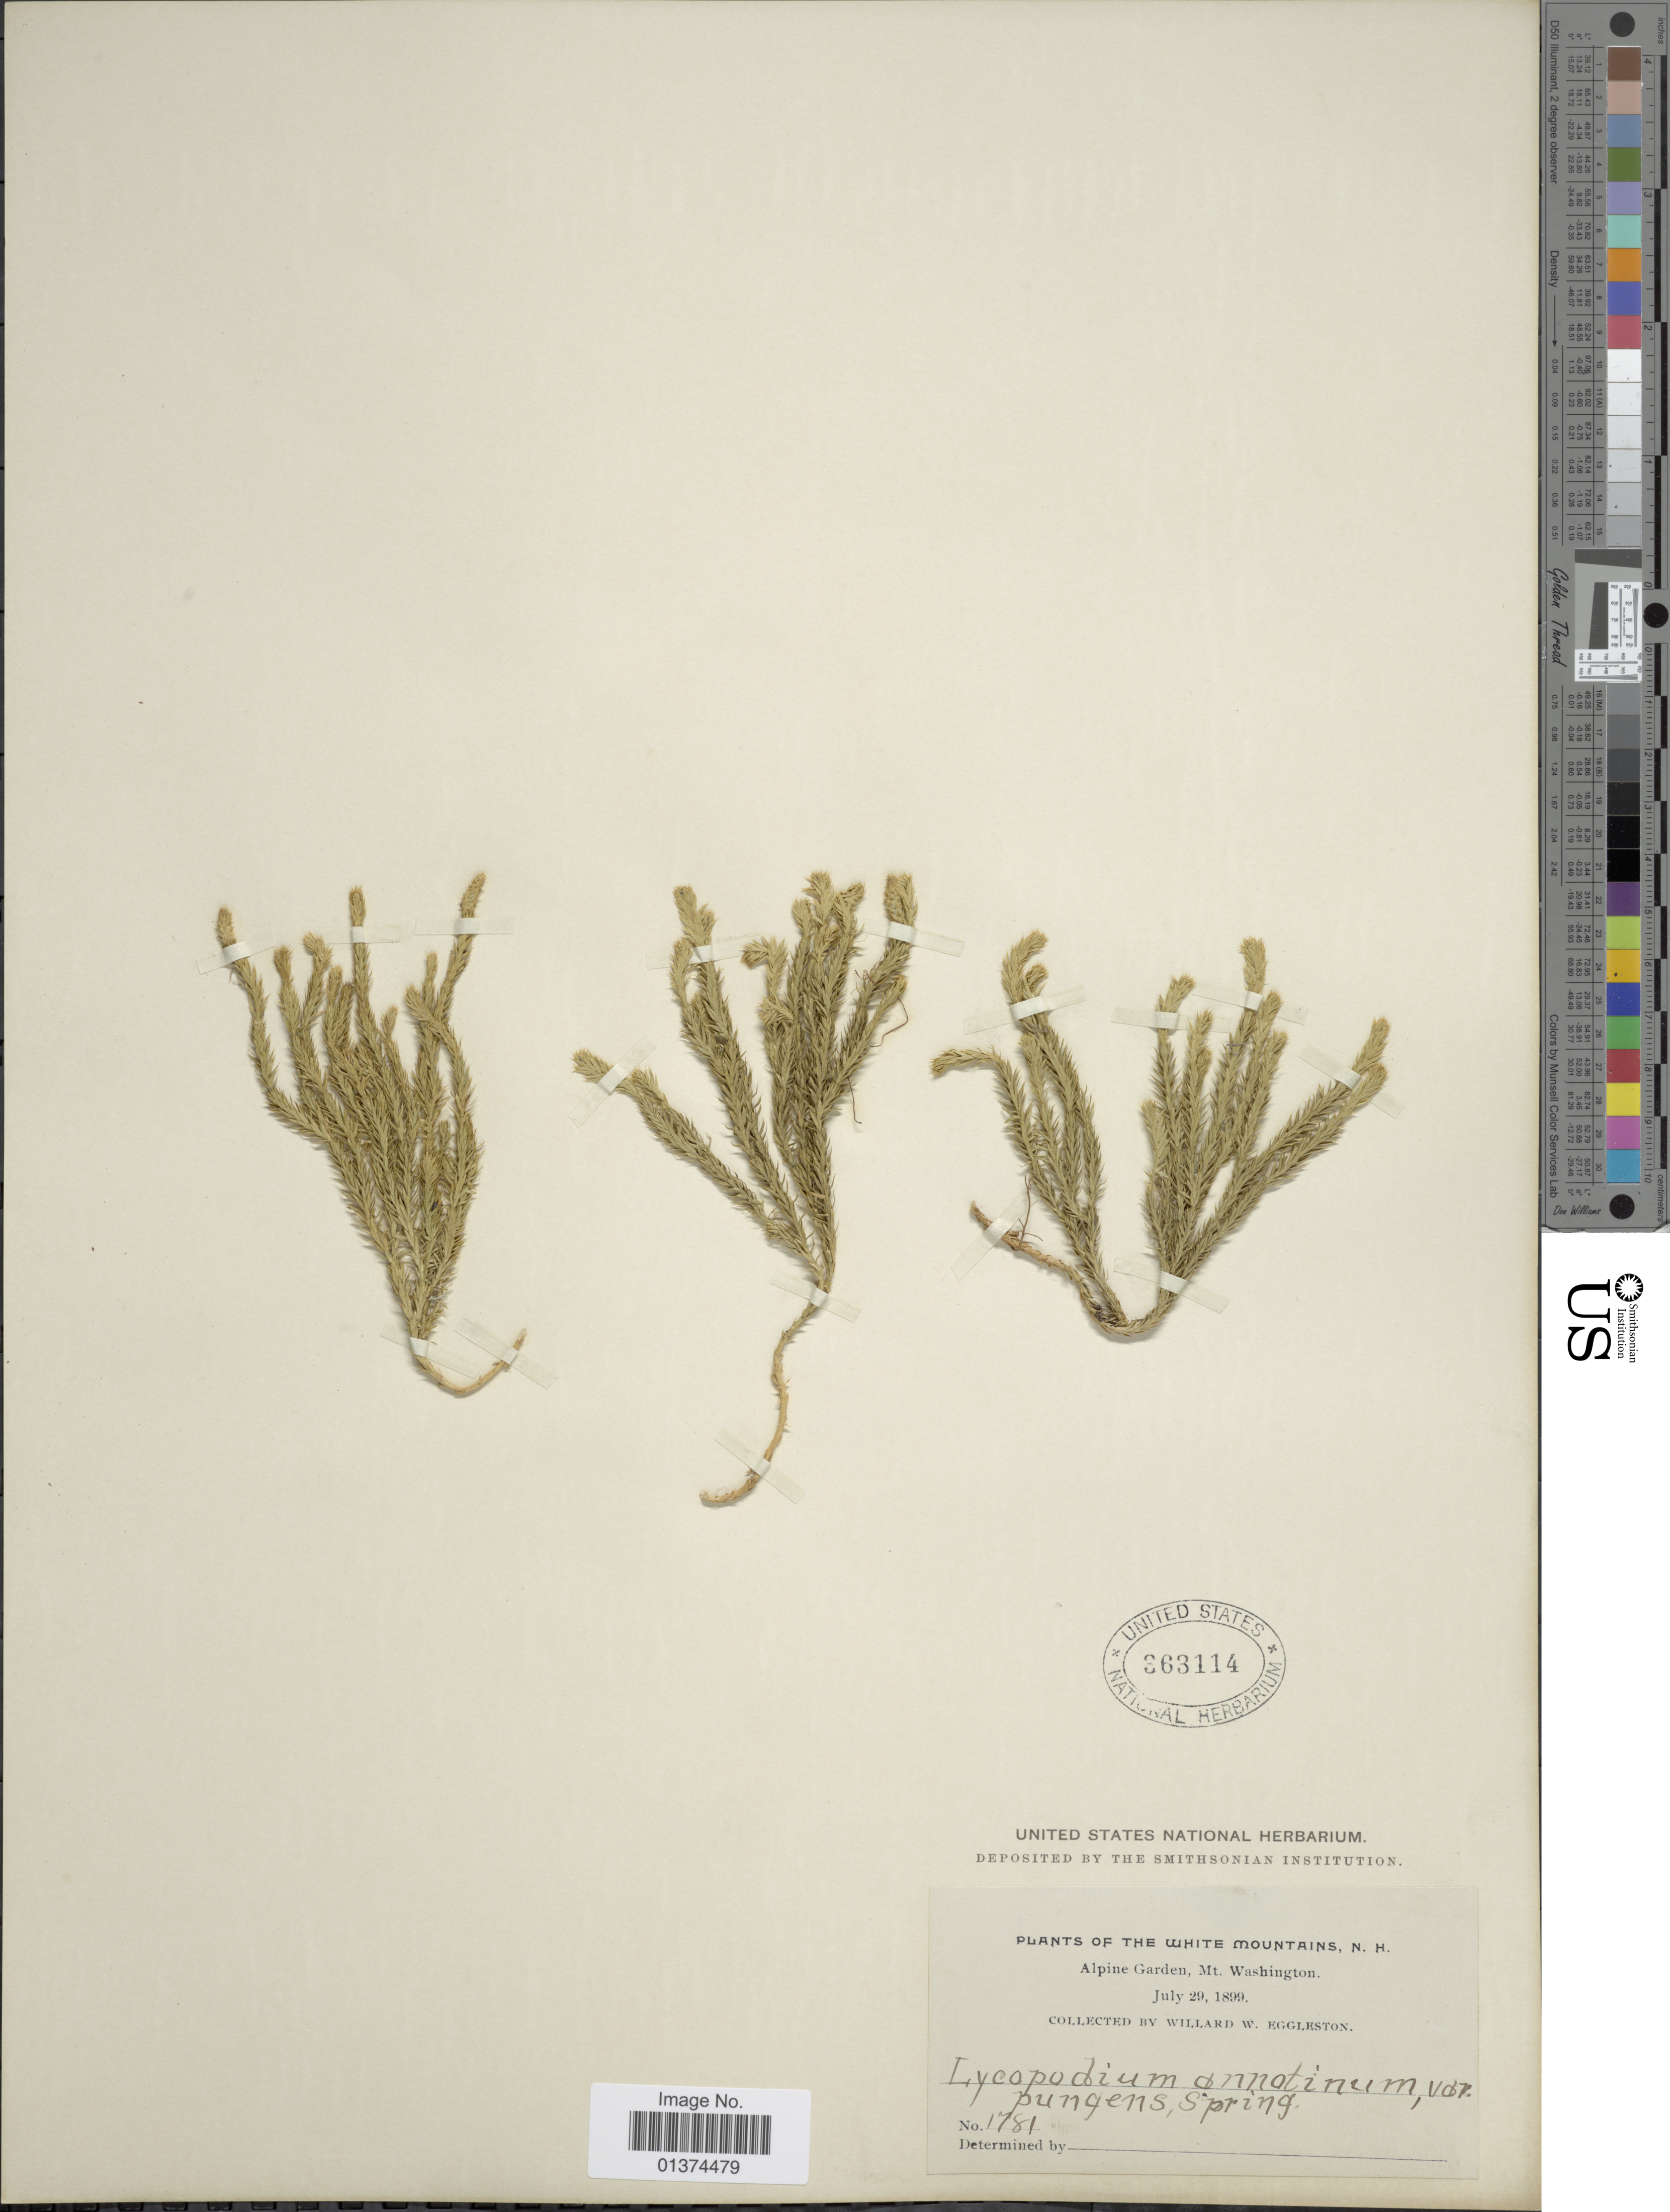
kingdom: Plantae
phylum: Tracheophyta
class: Lycopodiopsida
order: Lycopodiales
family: Lycopodiaceae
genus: Spinulum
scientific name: Spinulum annotinum subsp. annotinum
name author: (L.) A. Haines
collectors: W. W. Eggleston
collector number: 1781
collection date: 1899-07-29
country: United States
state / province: New Hampshire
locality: The White Mountains, Alpine Garden, Mt. Washington, Pungens, Spring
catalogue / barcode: US 363114